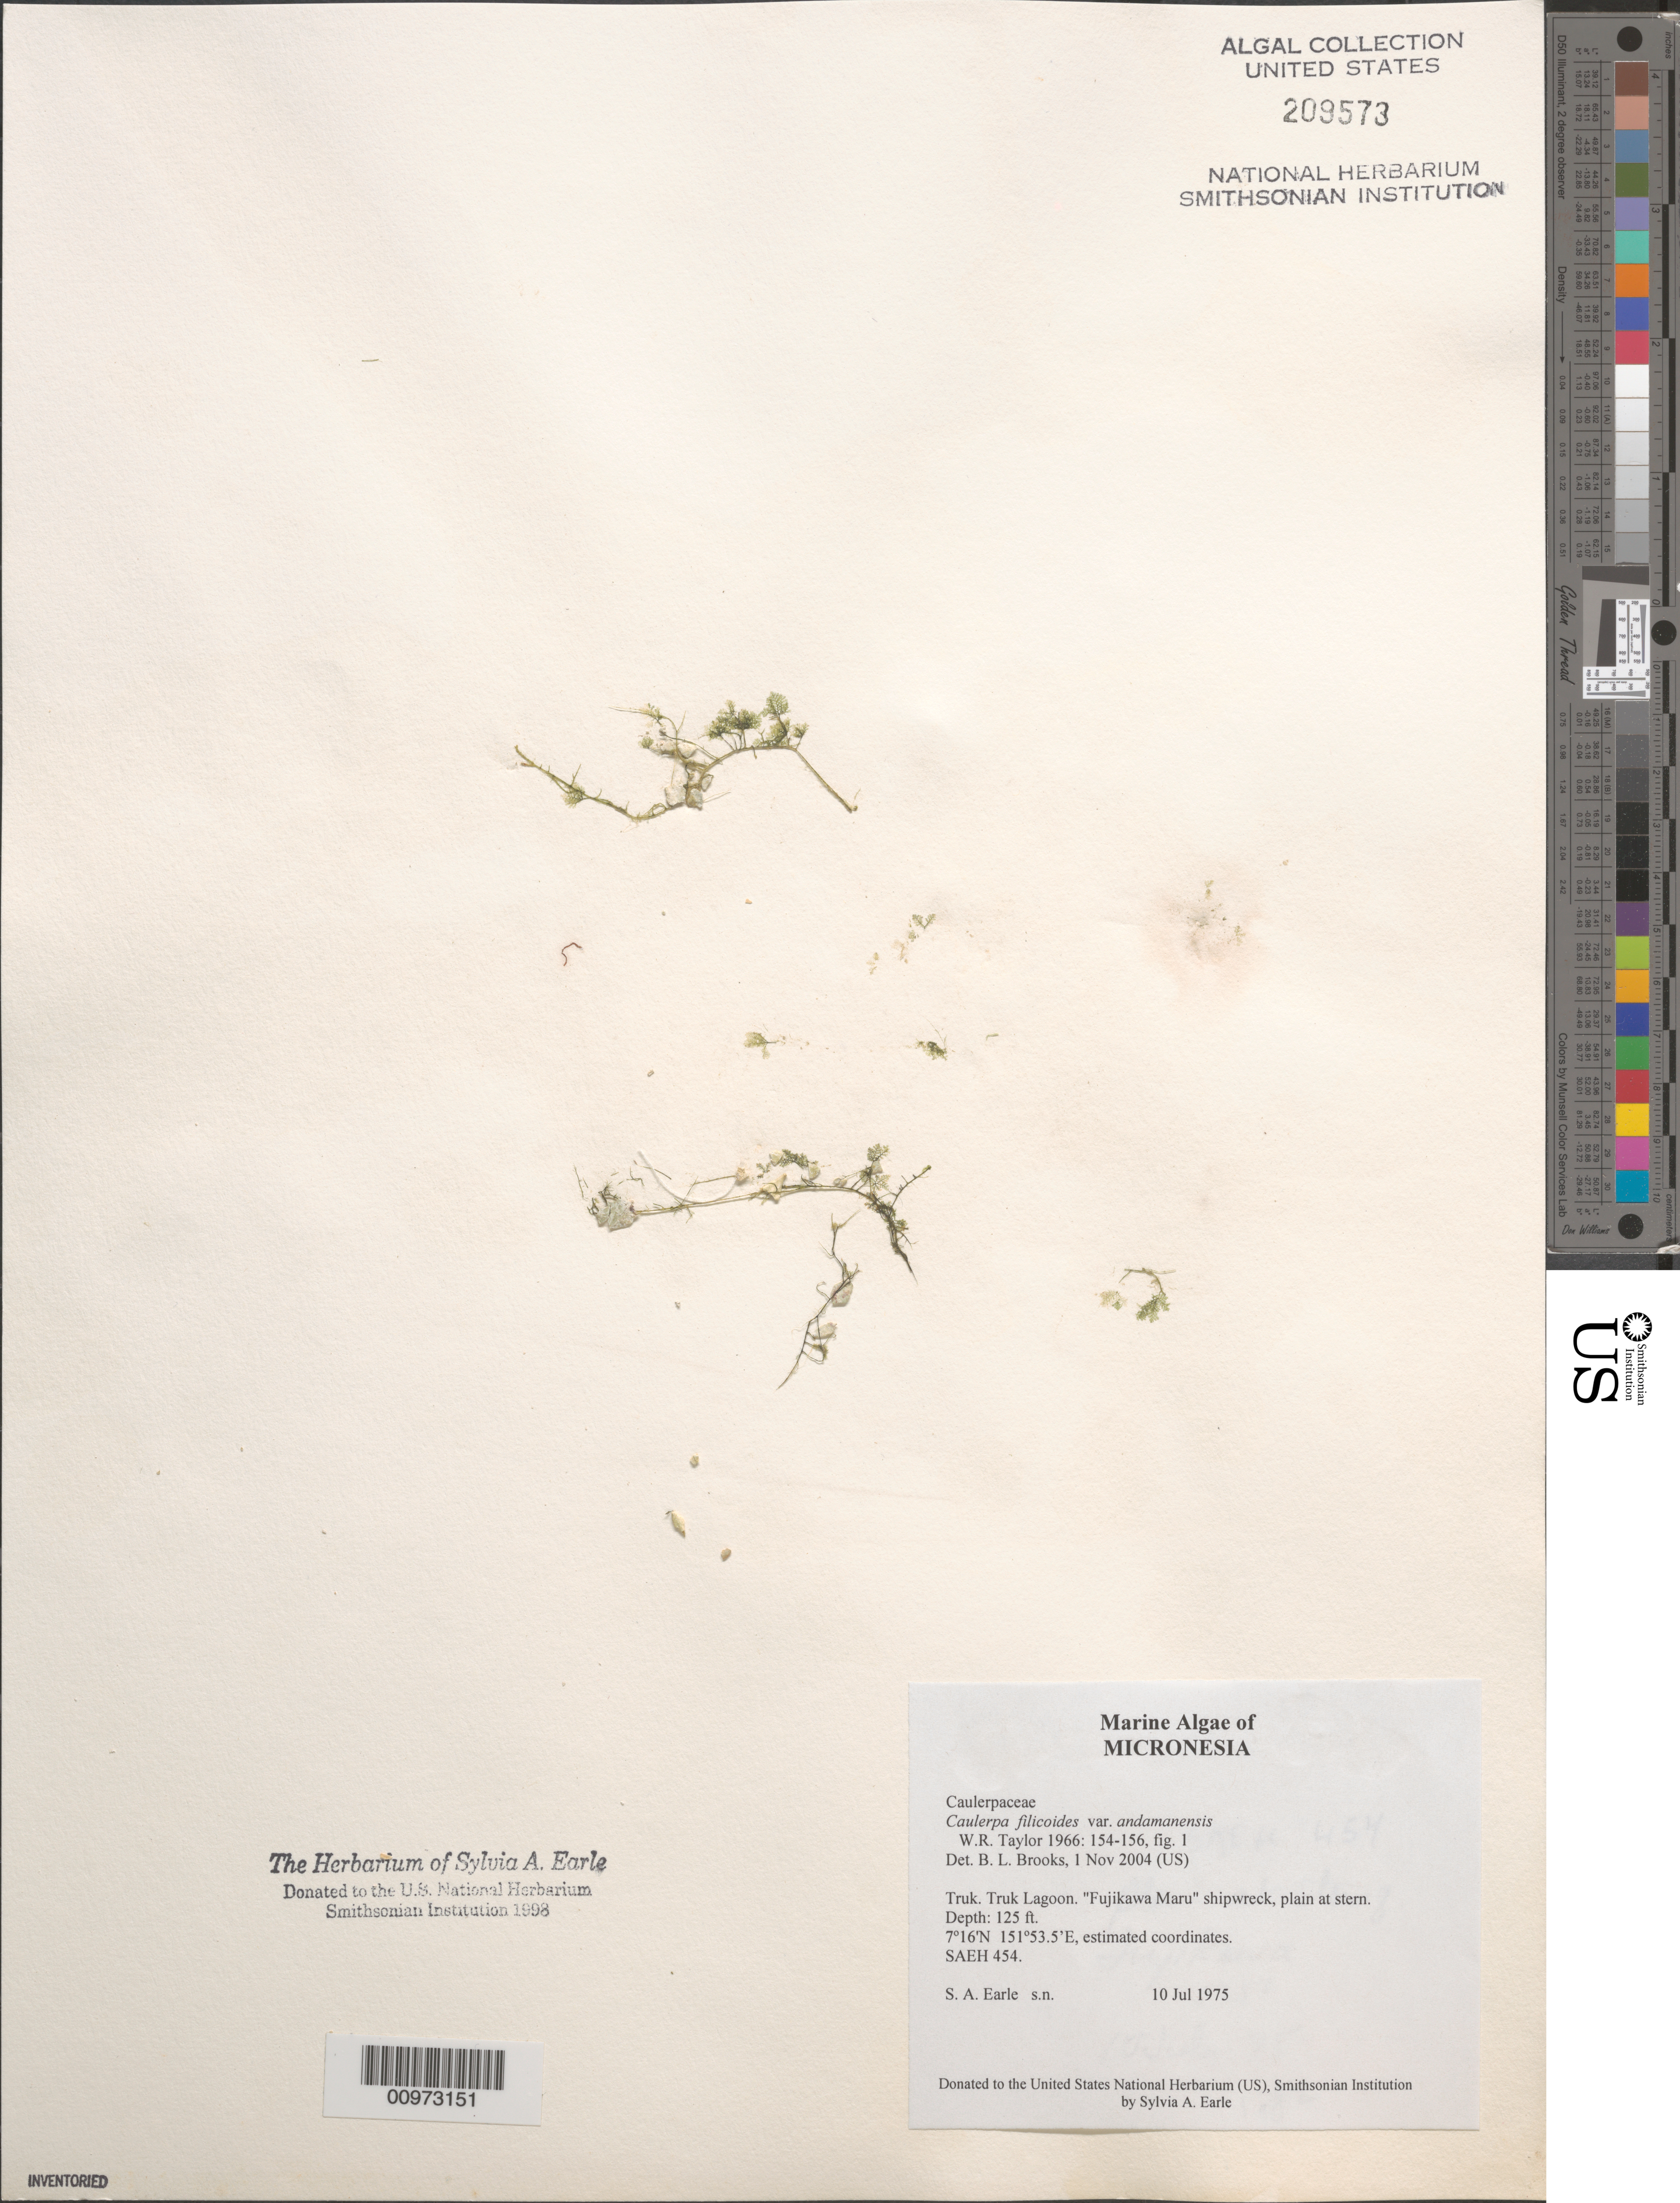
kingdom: Plantae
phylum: Chlorophyta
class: Ulvophyceae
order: Bryopsidales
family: Caulerpaceae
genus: Caulerpa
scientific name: Caulerpa filicoides var. andamanensis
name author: W.R. Taylor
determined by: Brooks, B. L., (BOT), Smithsonian Institution - National Museum of Natural History (UNITED STATES)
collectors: S. A. Earle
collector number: SAEH 454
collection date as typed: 10 Jul 1975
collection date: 1975-07-10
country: Micronesia, Federated States of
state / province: Truk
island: Truk (Chuuk) Is.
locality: Chuuk Lagoon (Truk Lagoon), Fujikawa Maru shipwreck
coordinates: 7 16'N, 151 53.5'E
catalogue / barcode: US 209573